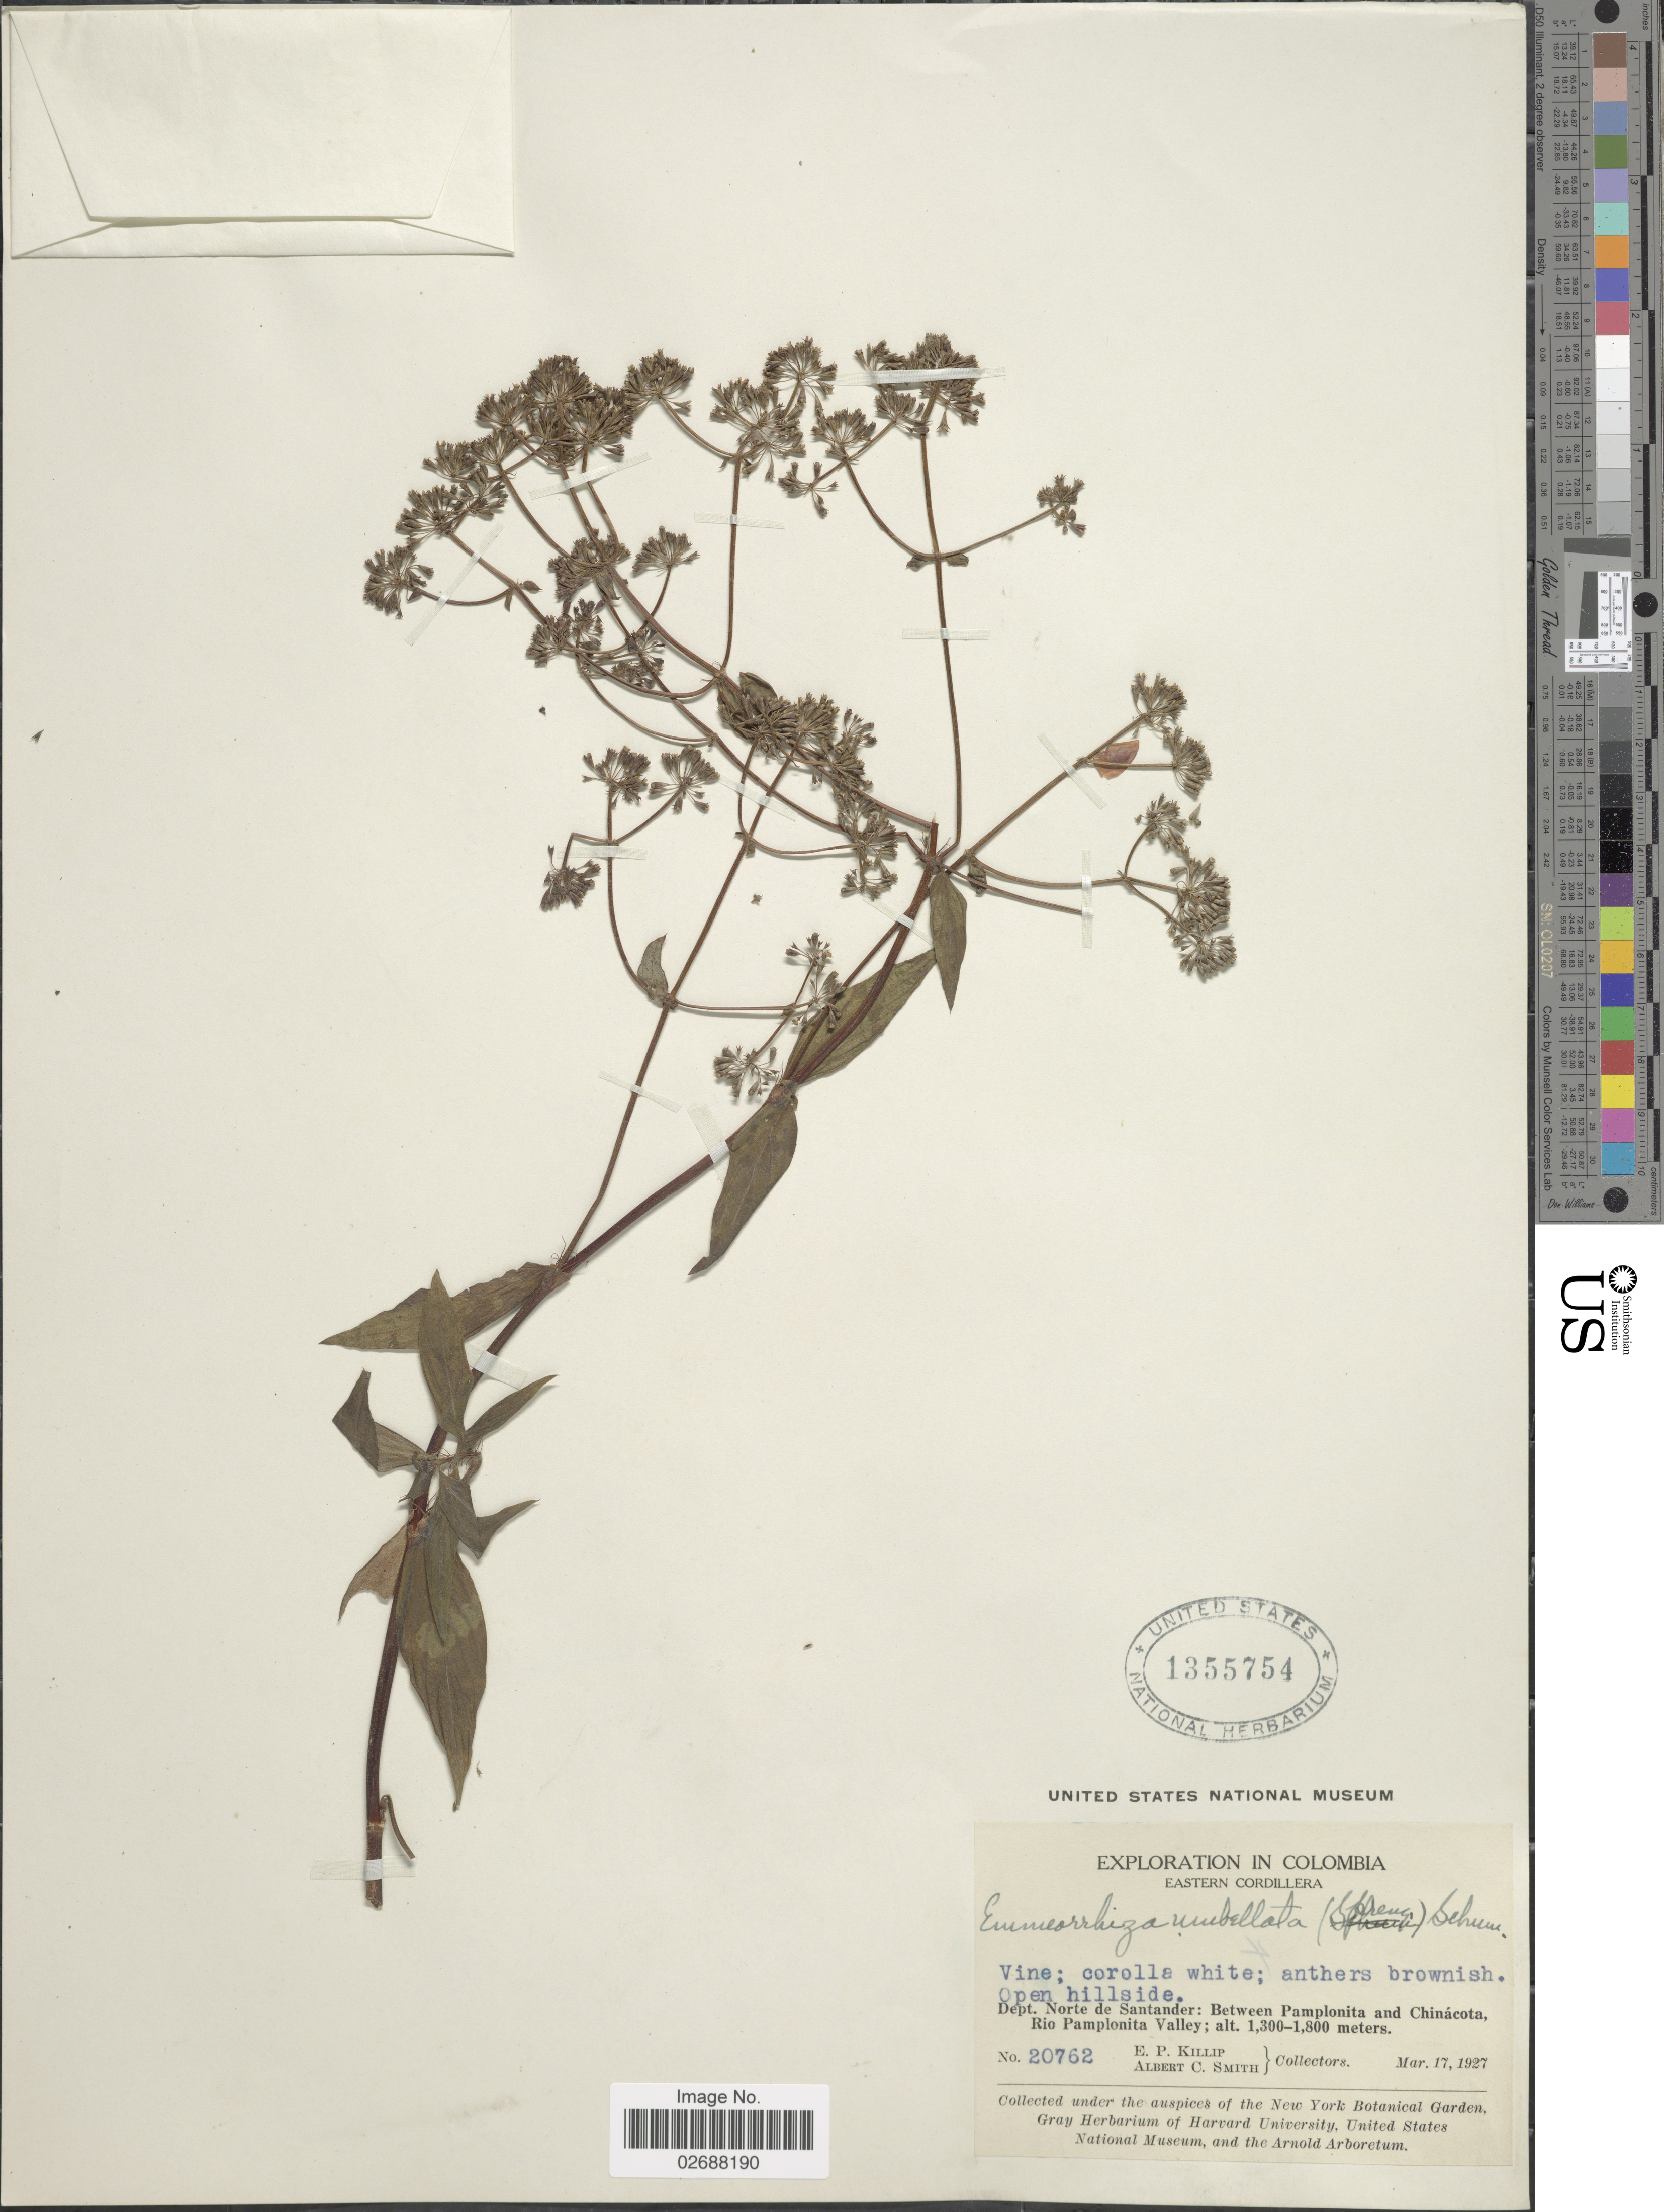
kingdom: Plantae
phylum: Tracheophyta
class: Magnoliopsida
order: Gentianales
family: Rubiaceae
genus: Emmeorhiza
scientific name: Emmeorhiza umbellata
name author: (Spreng.) K. Schum.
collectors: E. P. Killip & A. C. Smith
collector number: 20762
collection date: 1927-03-17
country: Colombia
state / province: Norte de Santander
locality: Eastern Cordillera. Between Pamplonita and Chinacota, Rio Pamplonita Valley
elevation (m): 1300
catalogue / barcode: US 1355754